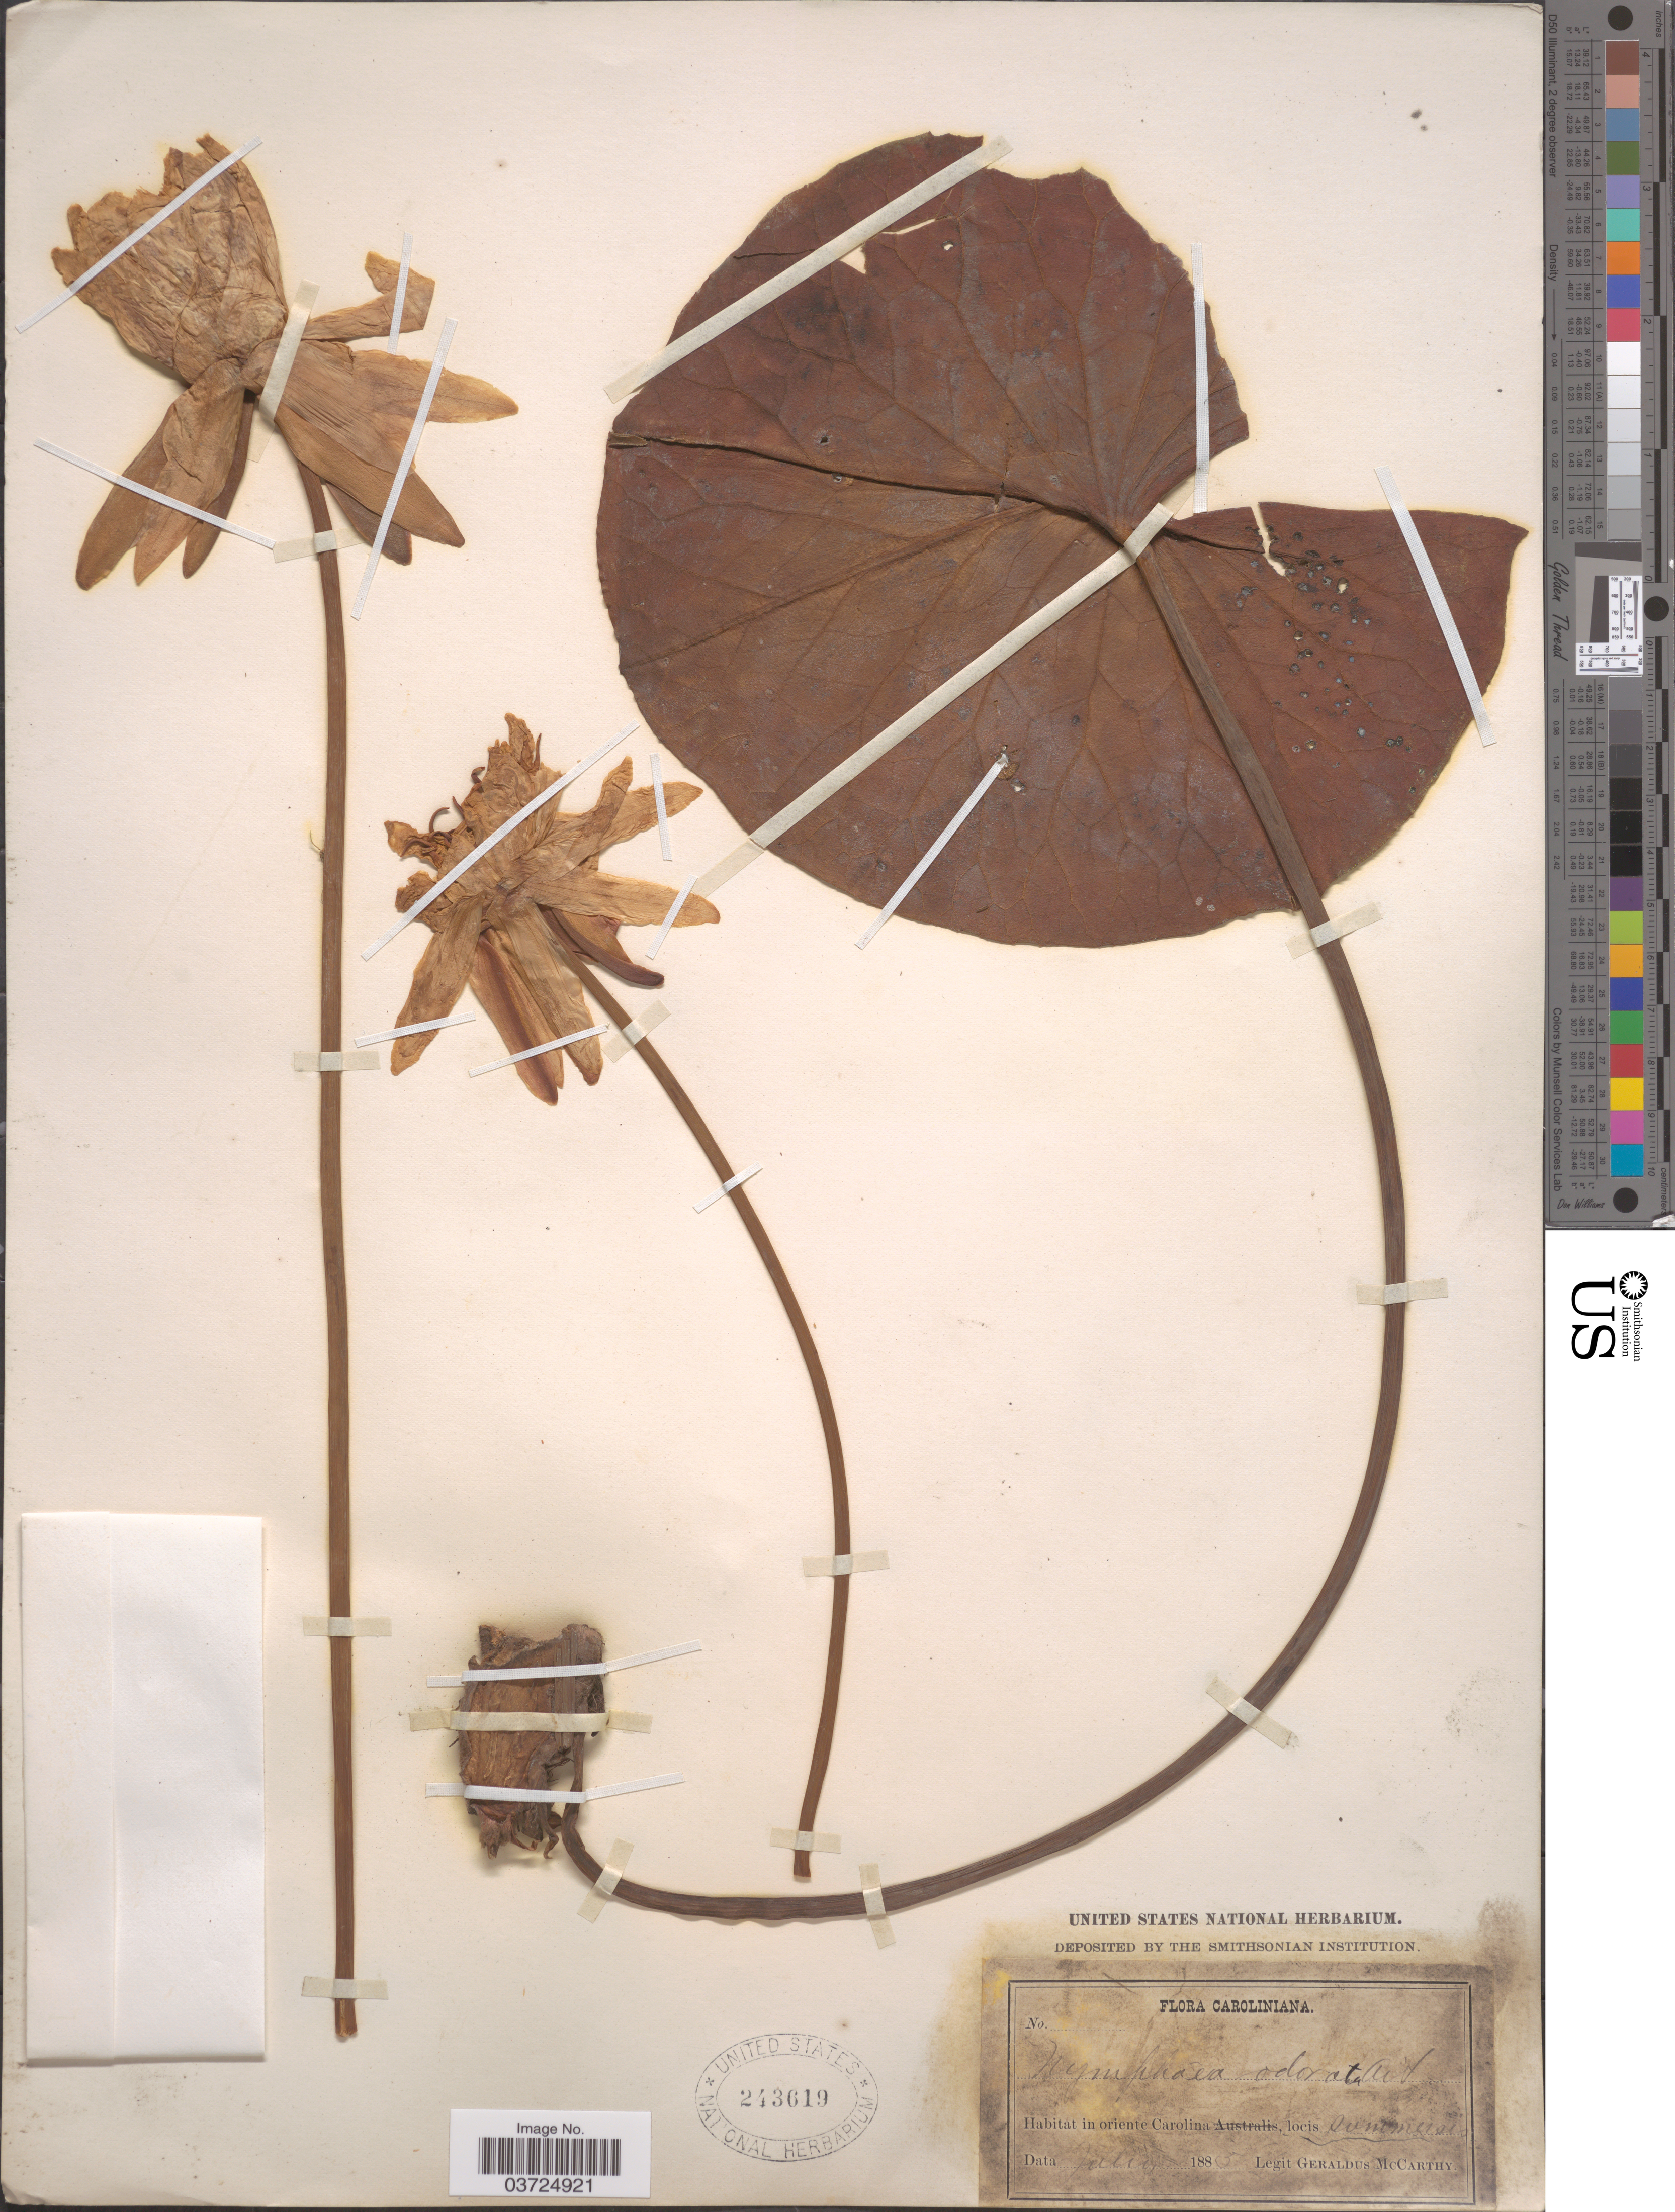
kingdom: Plantae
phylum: Tracheophyta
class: Magnoliopsida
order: Nymphaeales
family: Nymphaeaceae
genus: Nymphaea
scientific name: Nymphaea odorata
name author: Aiton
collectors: M. McCarthy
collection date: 1885-07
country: United States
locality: Caroliniana. In oriente Carolina.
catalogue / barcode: US 243619